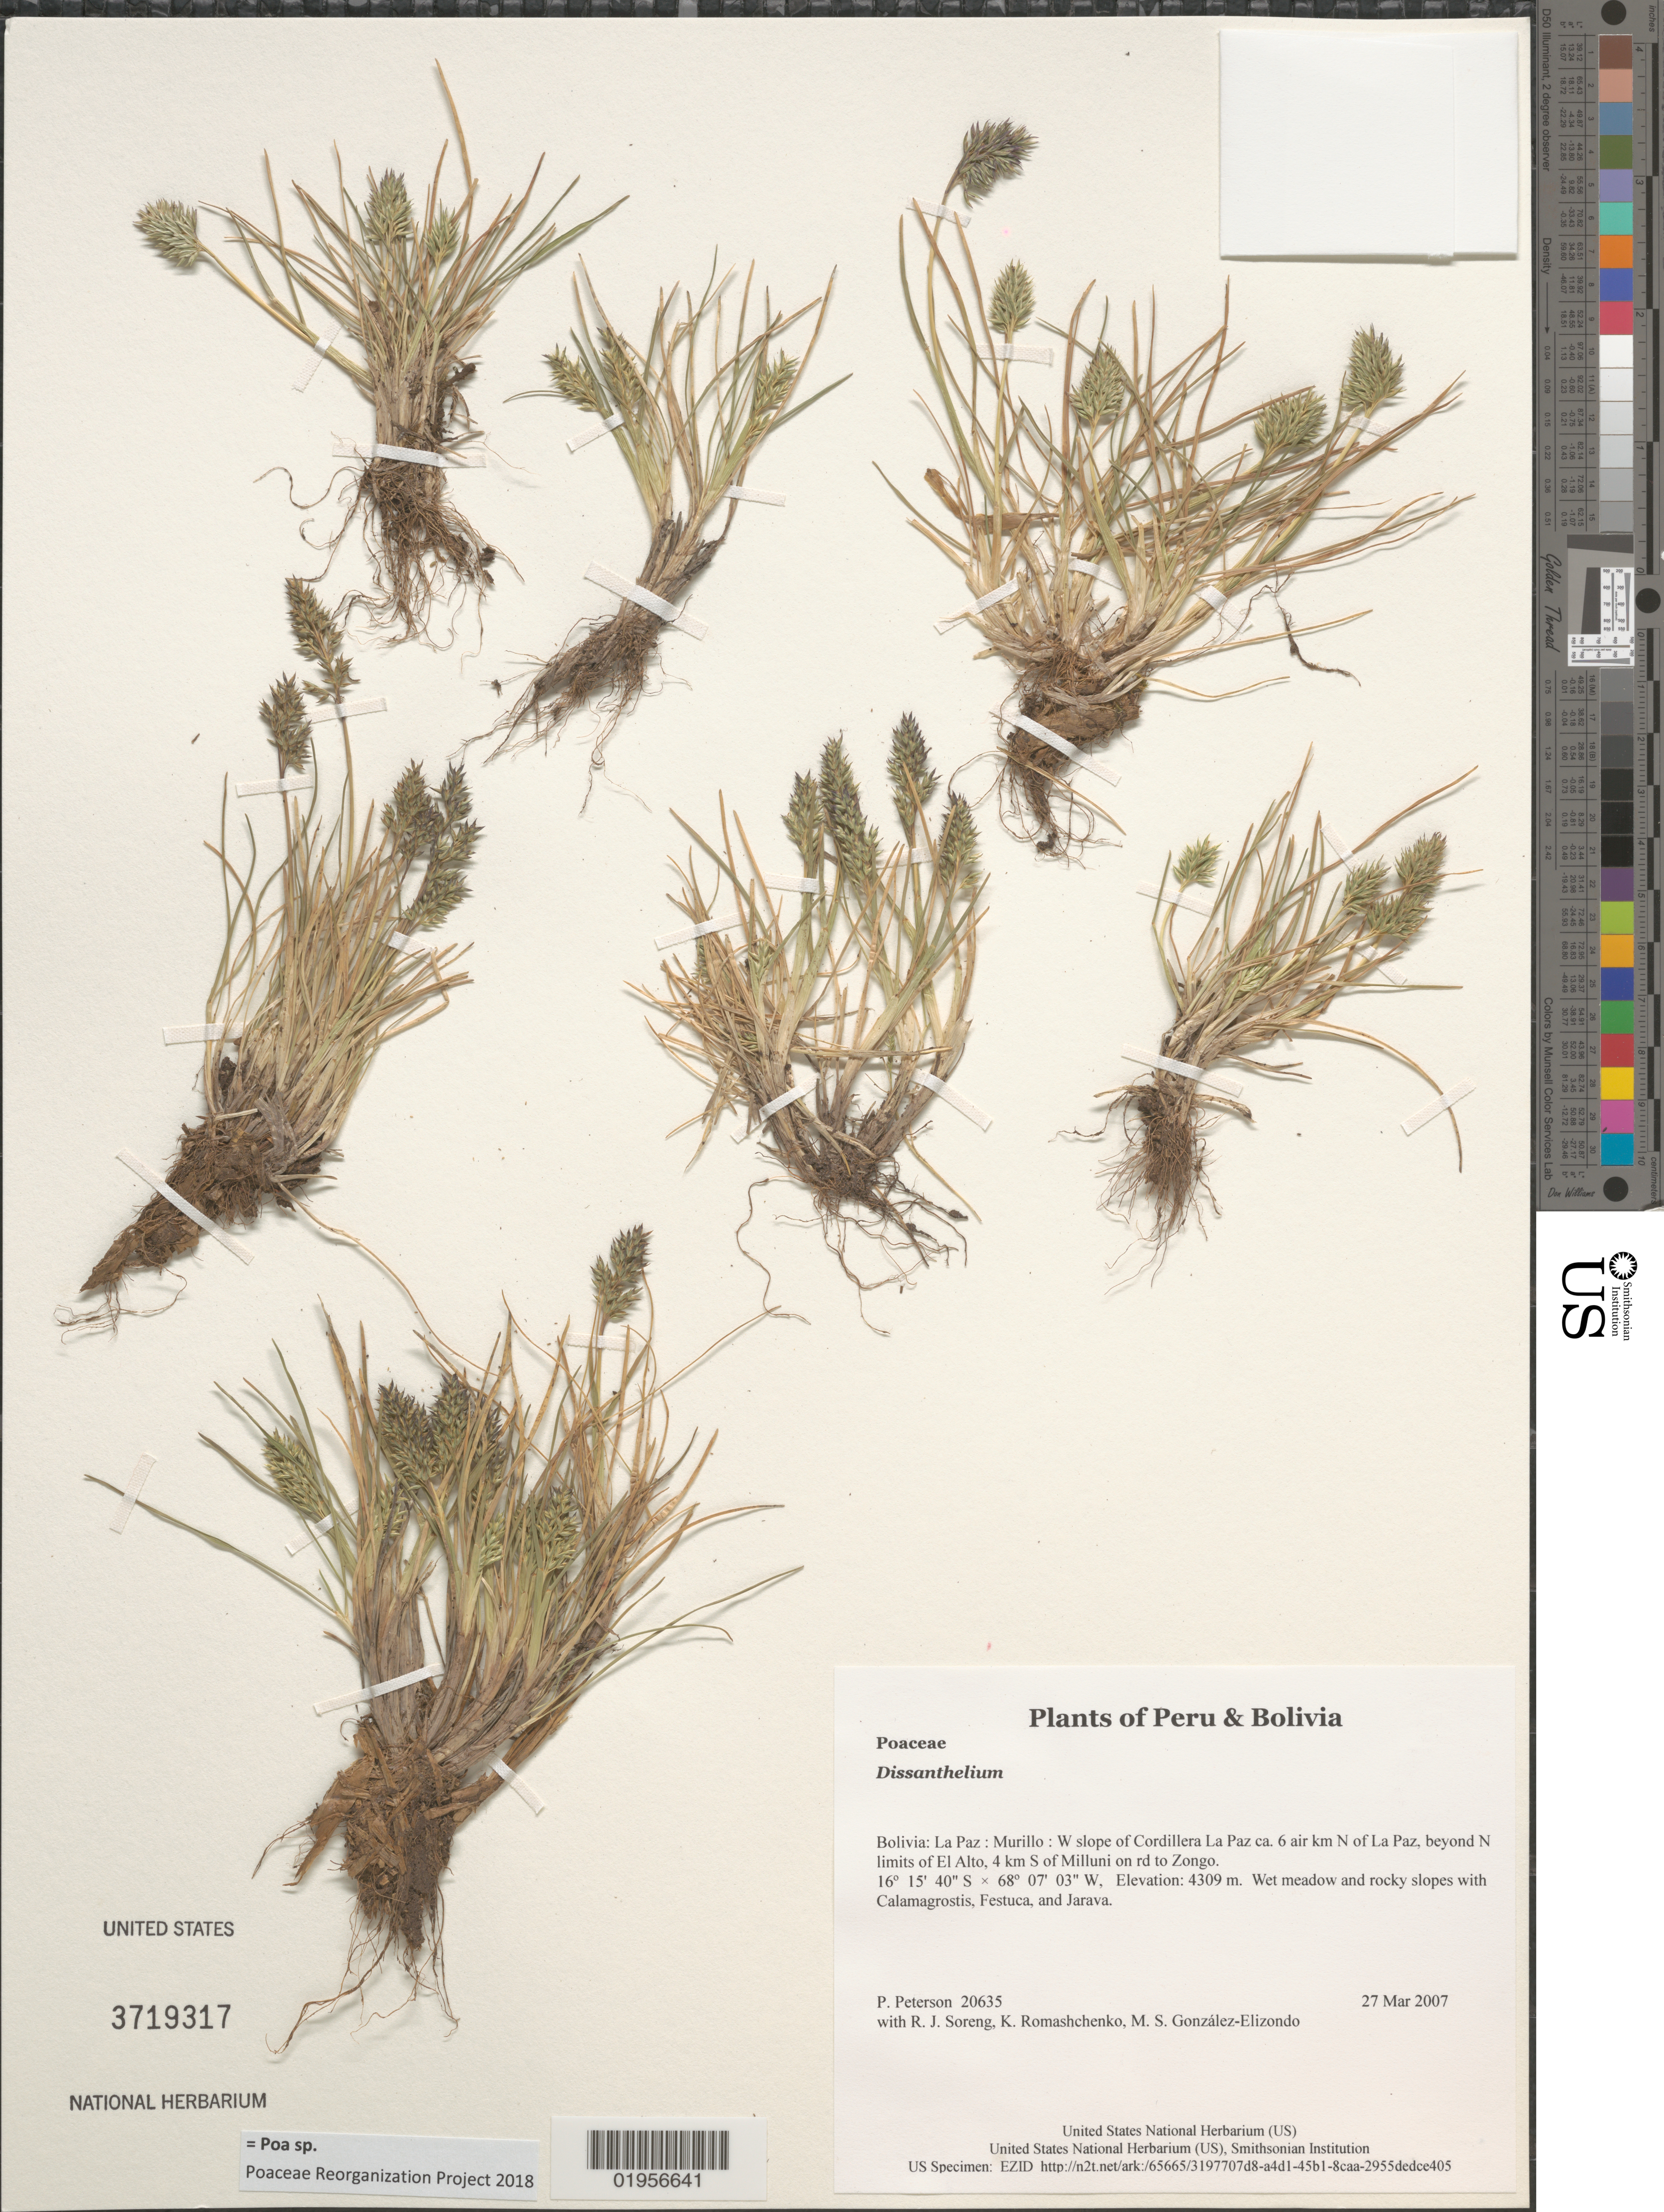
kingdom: Plantae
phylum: Tracheophyta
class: Liliopsida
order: Poales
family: Poaceae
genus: Poa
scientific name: Poa (Pseudopoa) sp.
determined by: Poaceae Reorganization Project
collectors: P. M. Peterson, R. J. Soreng, K. Romashchenko & M. S. González-Elizondo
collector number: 20635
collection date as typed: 27 Mar 2007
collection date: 2007-03-27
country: Bolivia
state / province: La Paz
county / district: Murillo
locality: W slope of Cordillera La Paz ca. 6 air km N of La Paz, beyond N limits of El Alto, 4 km S of Milluni on rd to Zongo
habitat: Wet meadow and rocky slopes with Calamagrostis, Festuca, and Jarava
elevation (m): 4309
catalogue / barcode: US 3719317